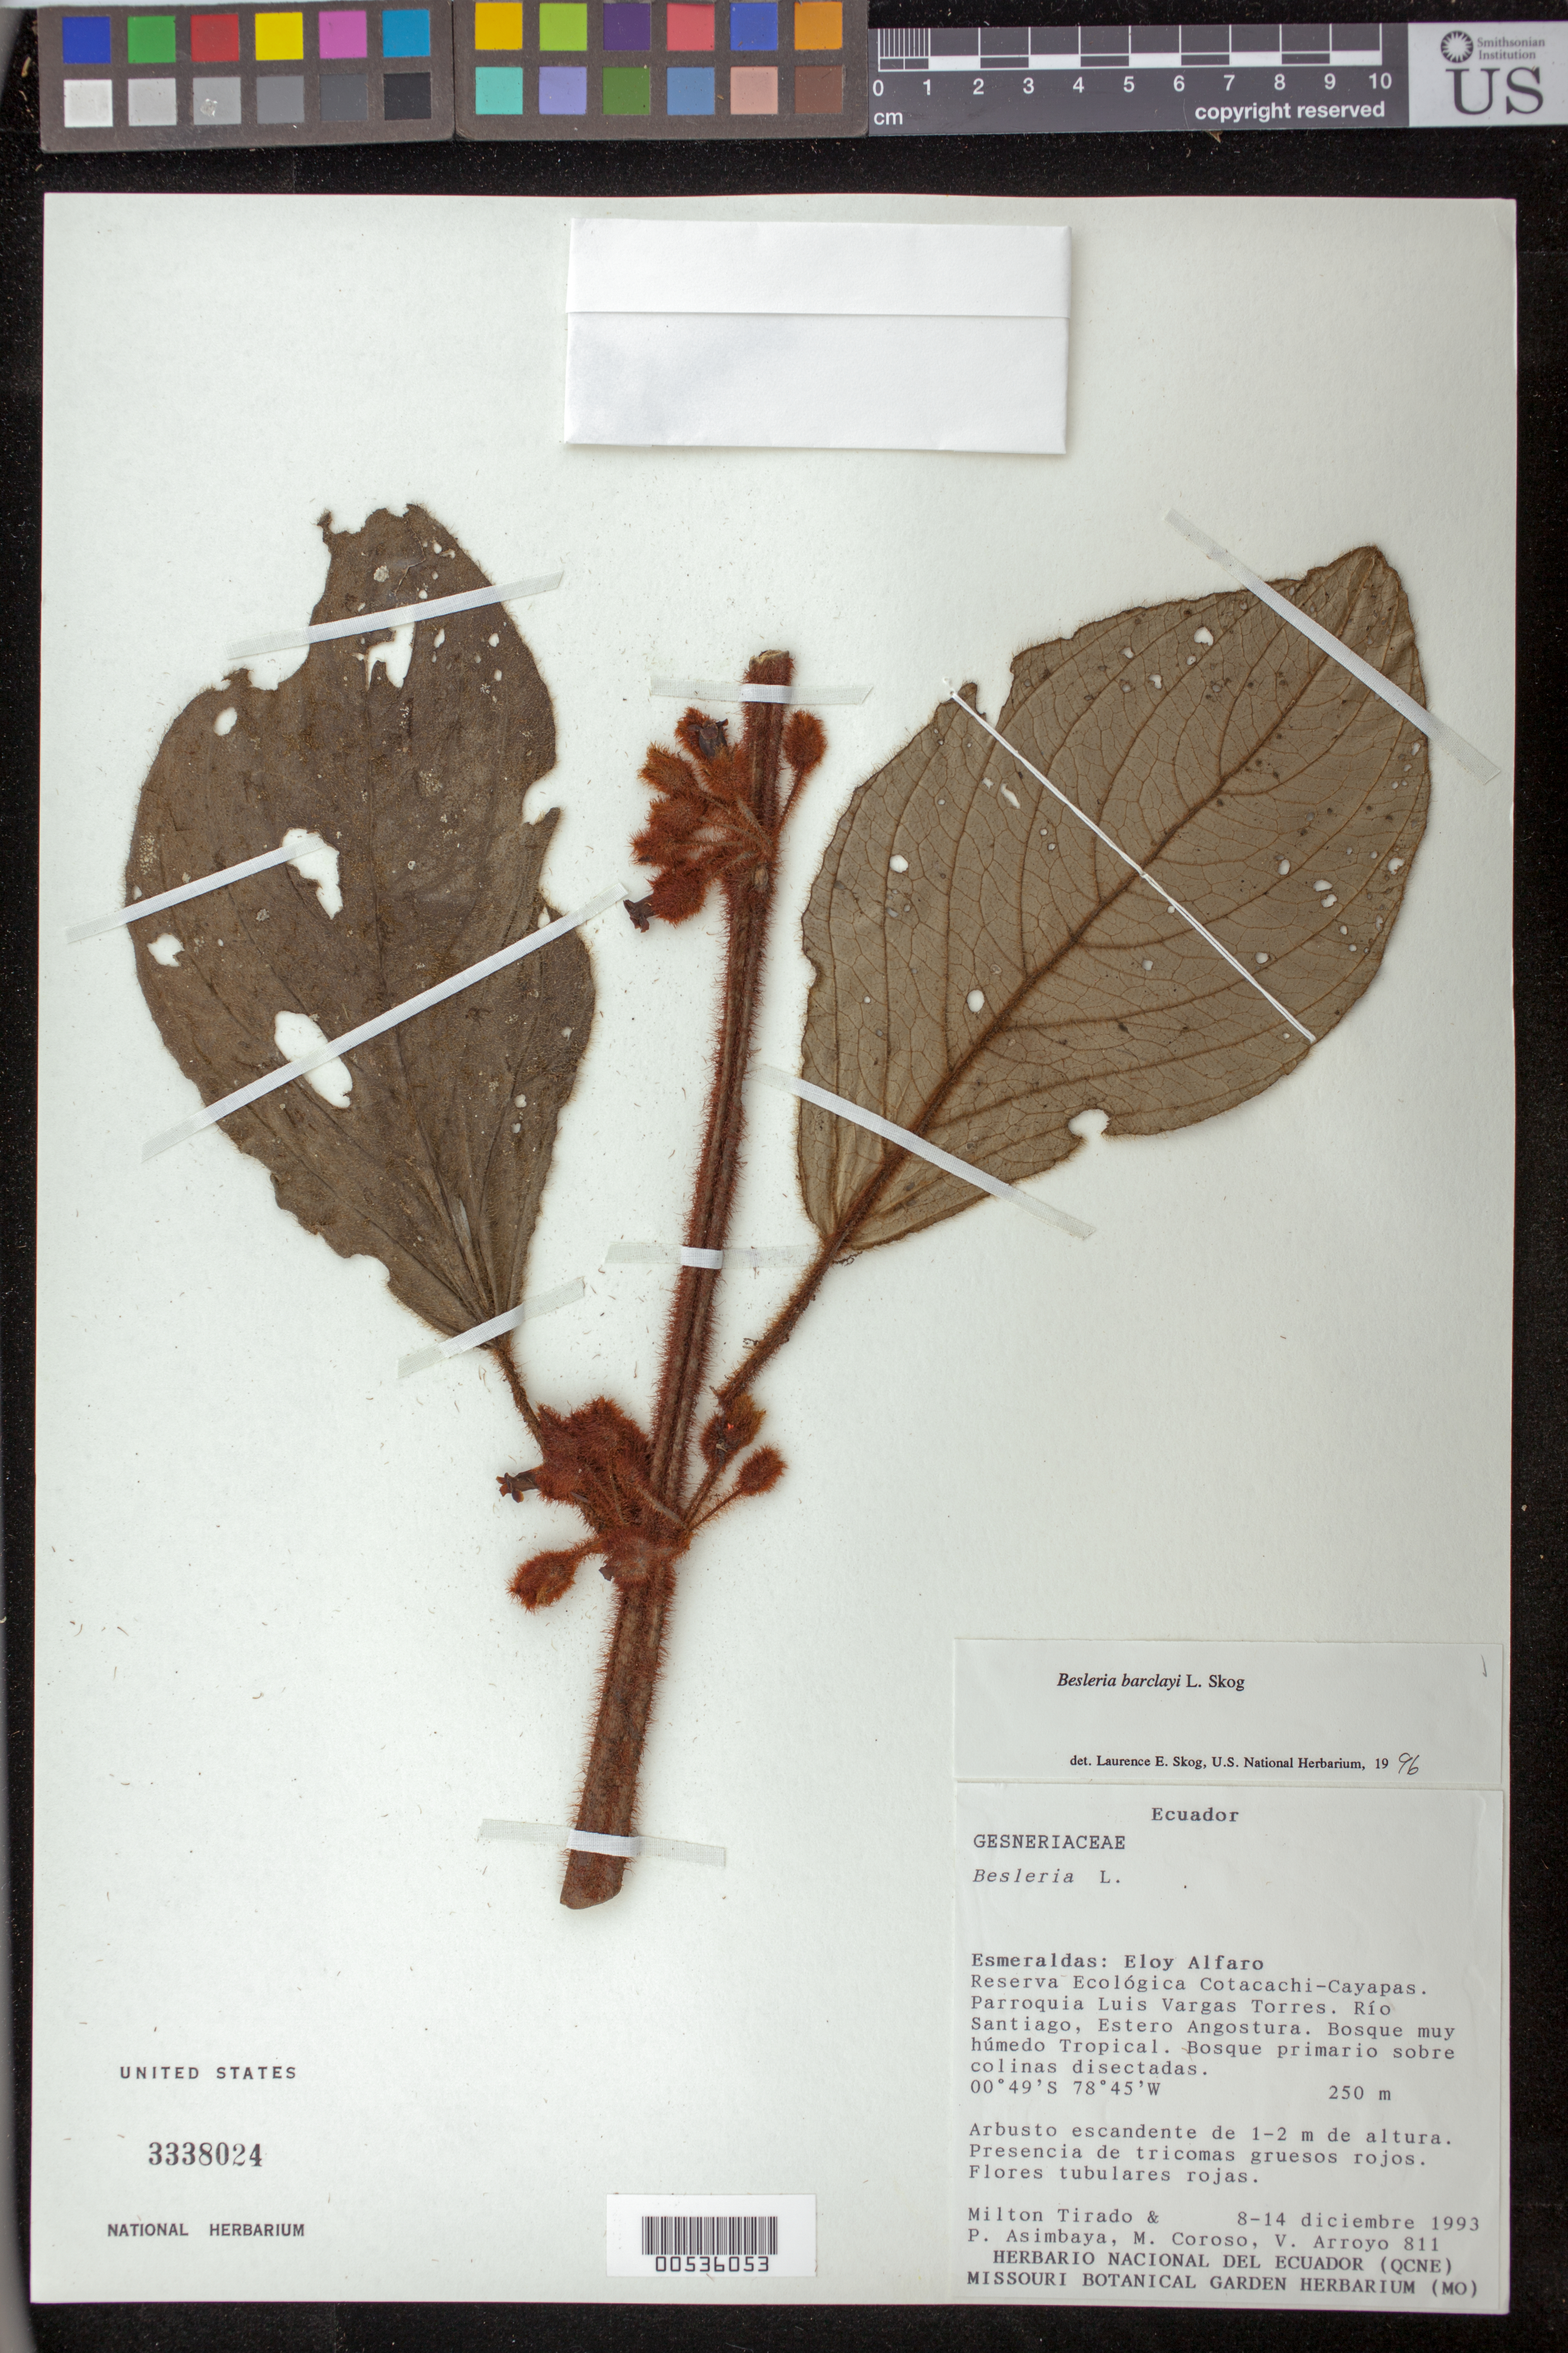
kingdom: Plantae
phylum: Tracheophyta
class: Magnoliopsida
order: Lamiales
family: Gesneriaceae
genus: Besleria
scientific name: Besleria barclayi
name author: L.E. Skog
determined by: Skog, Laurence E.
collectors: M. Tirado, P. Asimbaya, M. Coroso & J. Arroyo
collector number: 811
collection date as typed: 8-14 Dec 1993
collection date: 1993-12-08/1993-12-14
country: Ecuador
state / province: Esmeraldas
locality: Eloy Alfaro. Reserva Ecológica Cotacachi - Cayapas. Parroquia Luis Vargas Torres. Río Santiago, Estero Angostura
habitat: Bosque muy húmedo Tropical. Bosque primario sobre colinas disectadas. Planta de sotobosque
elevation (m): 250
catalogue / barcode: US 3338024